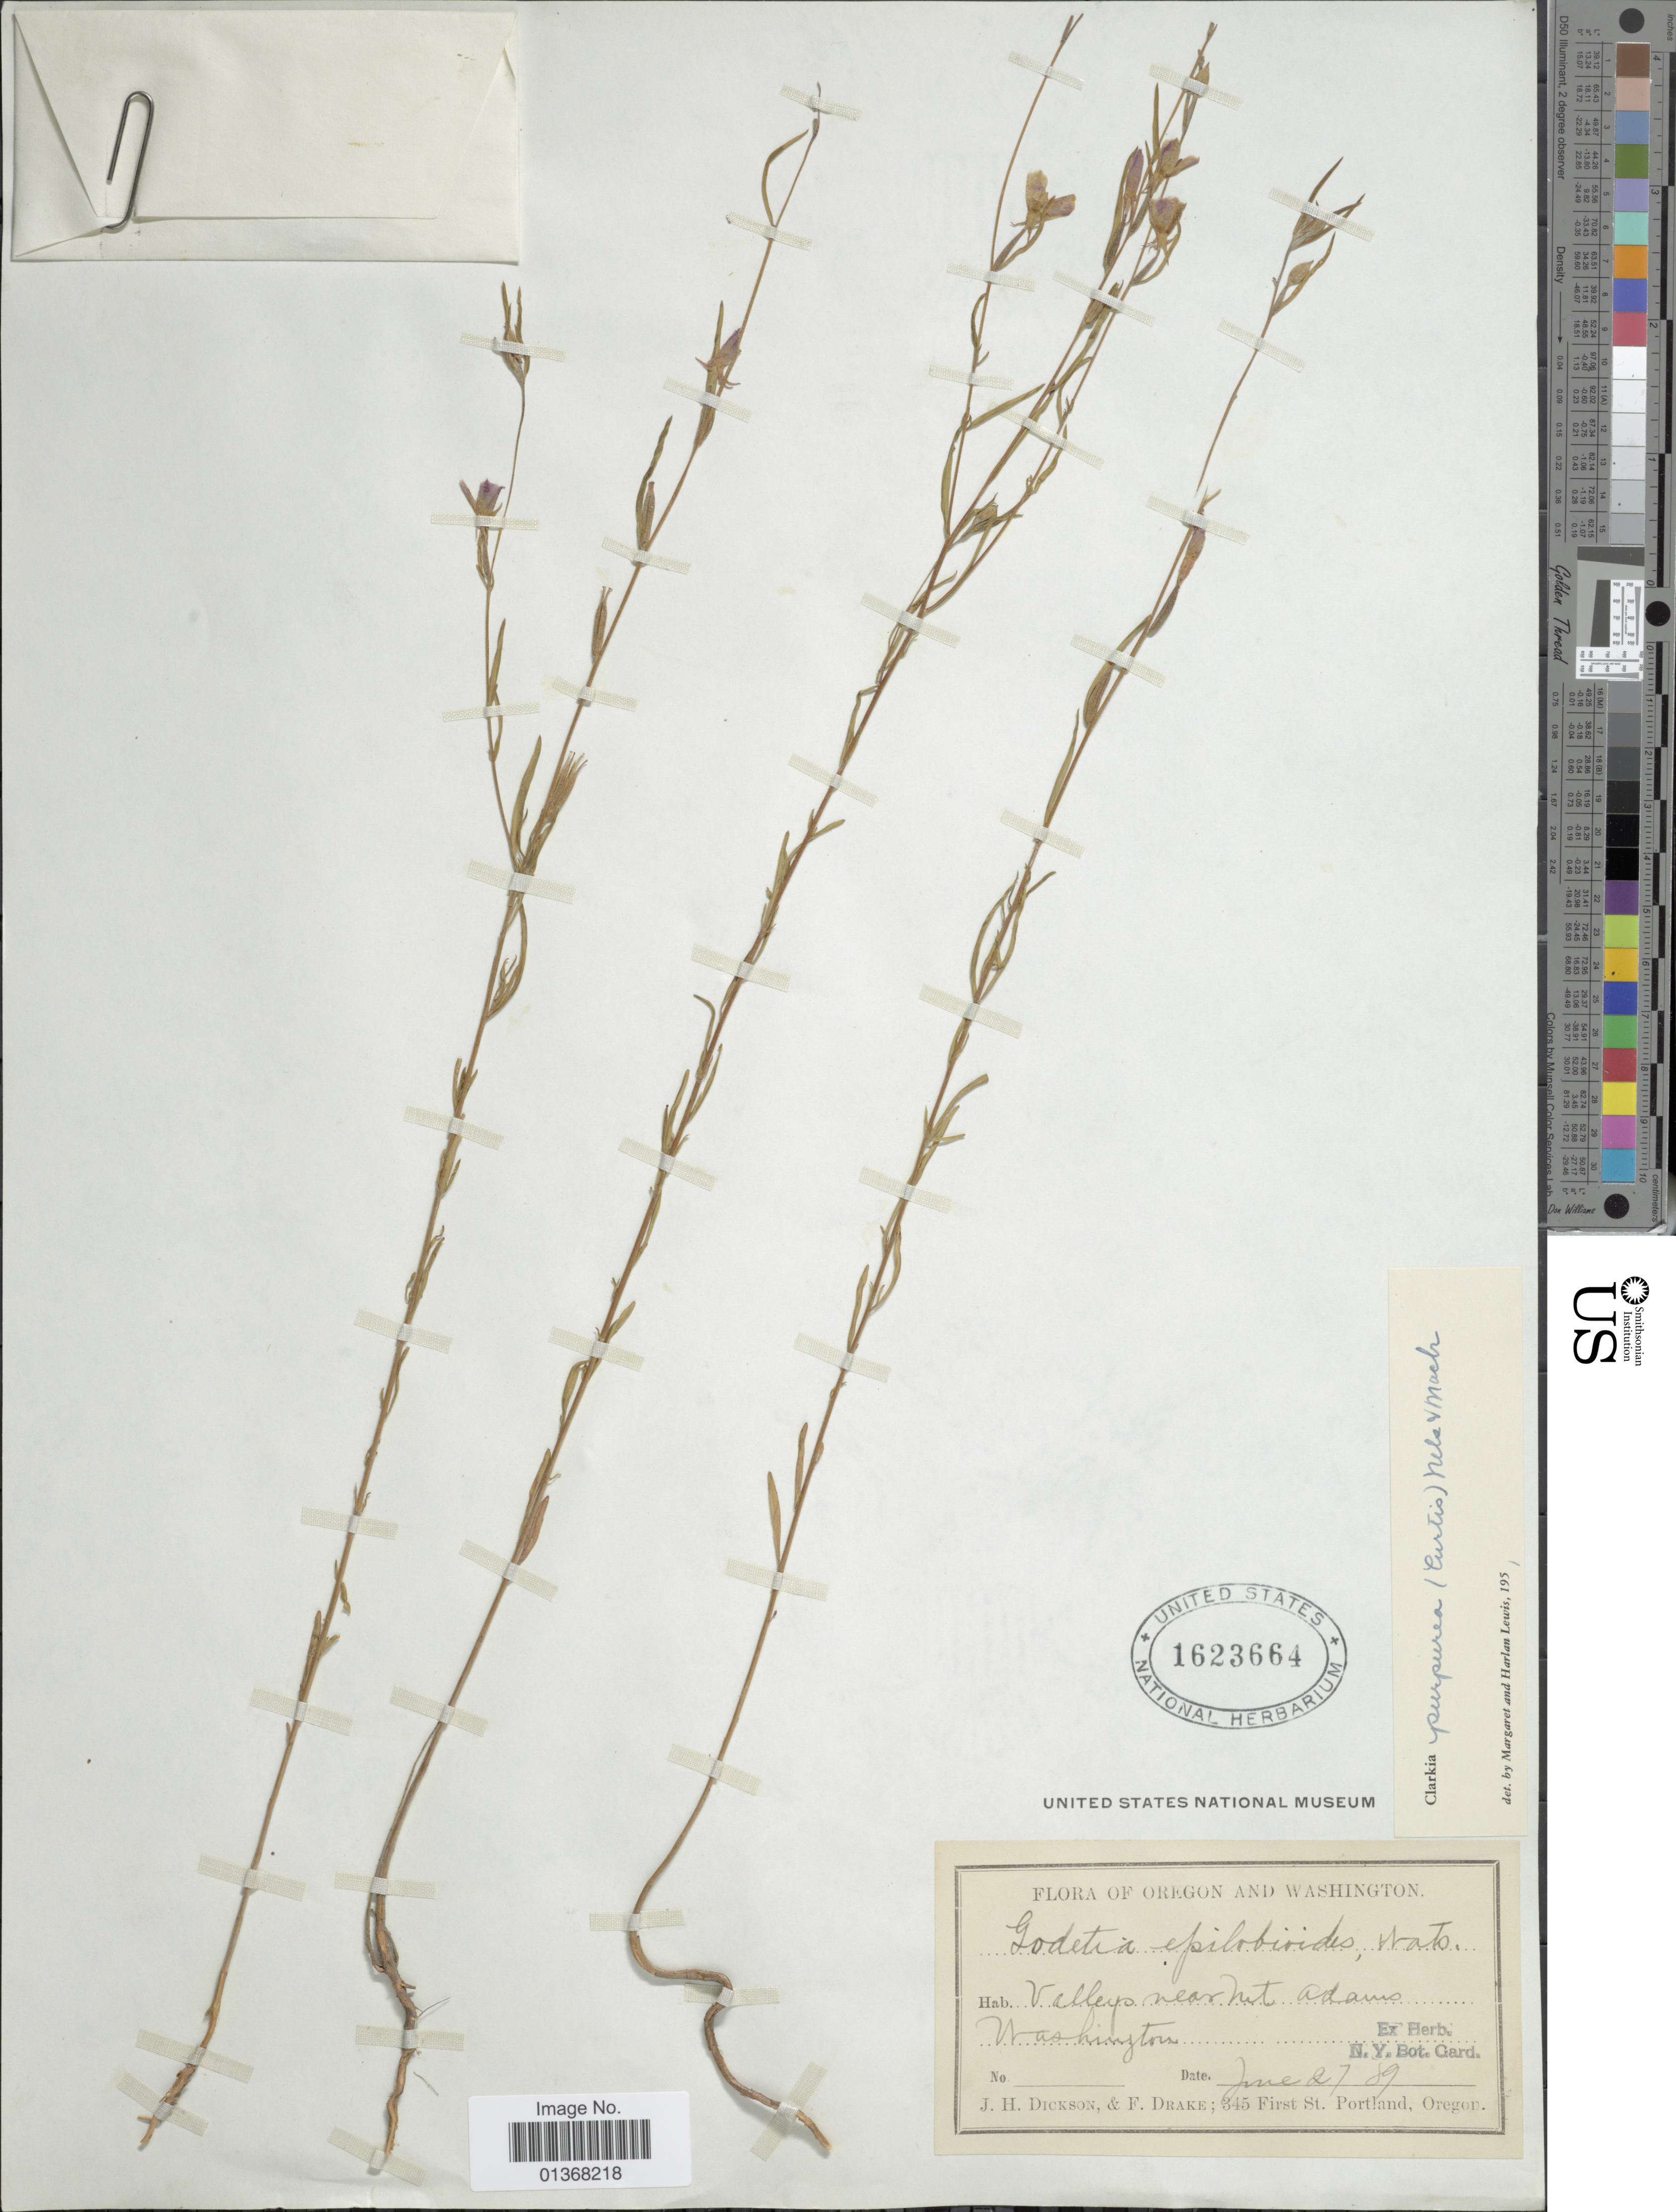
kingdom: Plantae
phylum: Tracheophyta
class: Magnoliopsida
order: Myrtales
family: Onagraceae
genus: Clarkia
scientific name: Clarkia pulchella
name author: Pursh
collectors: J. Dickson & F. Drake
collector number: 345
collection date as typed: Transcribed d/m/y: 27/6/89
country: United States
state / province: Washington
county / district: Yakima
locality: Oregon, Valleys near Mt Adams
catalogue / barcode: US 1623664